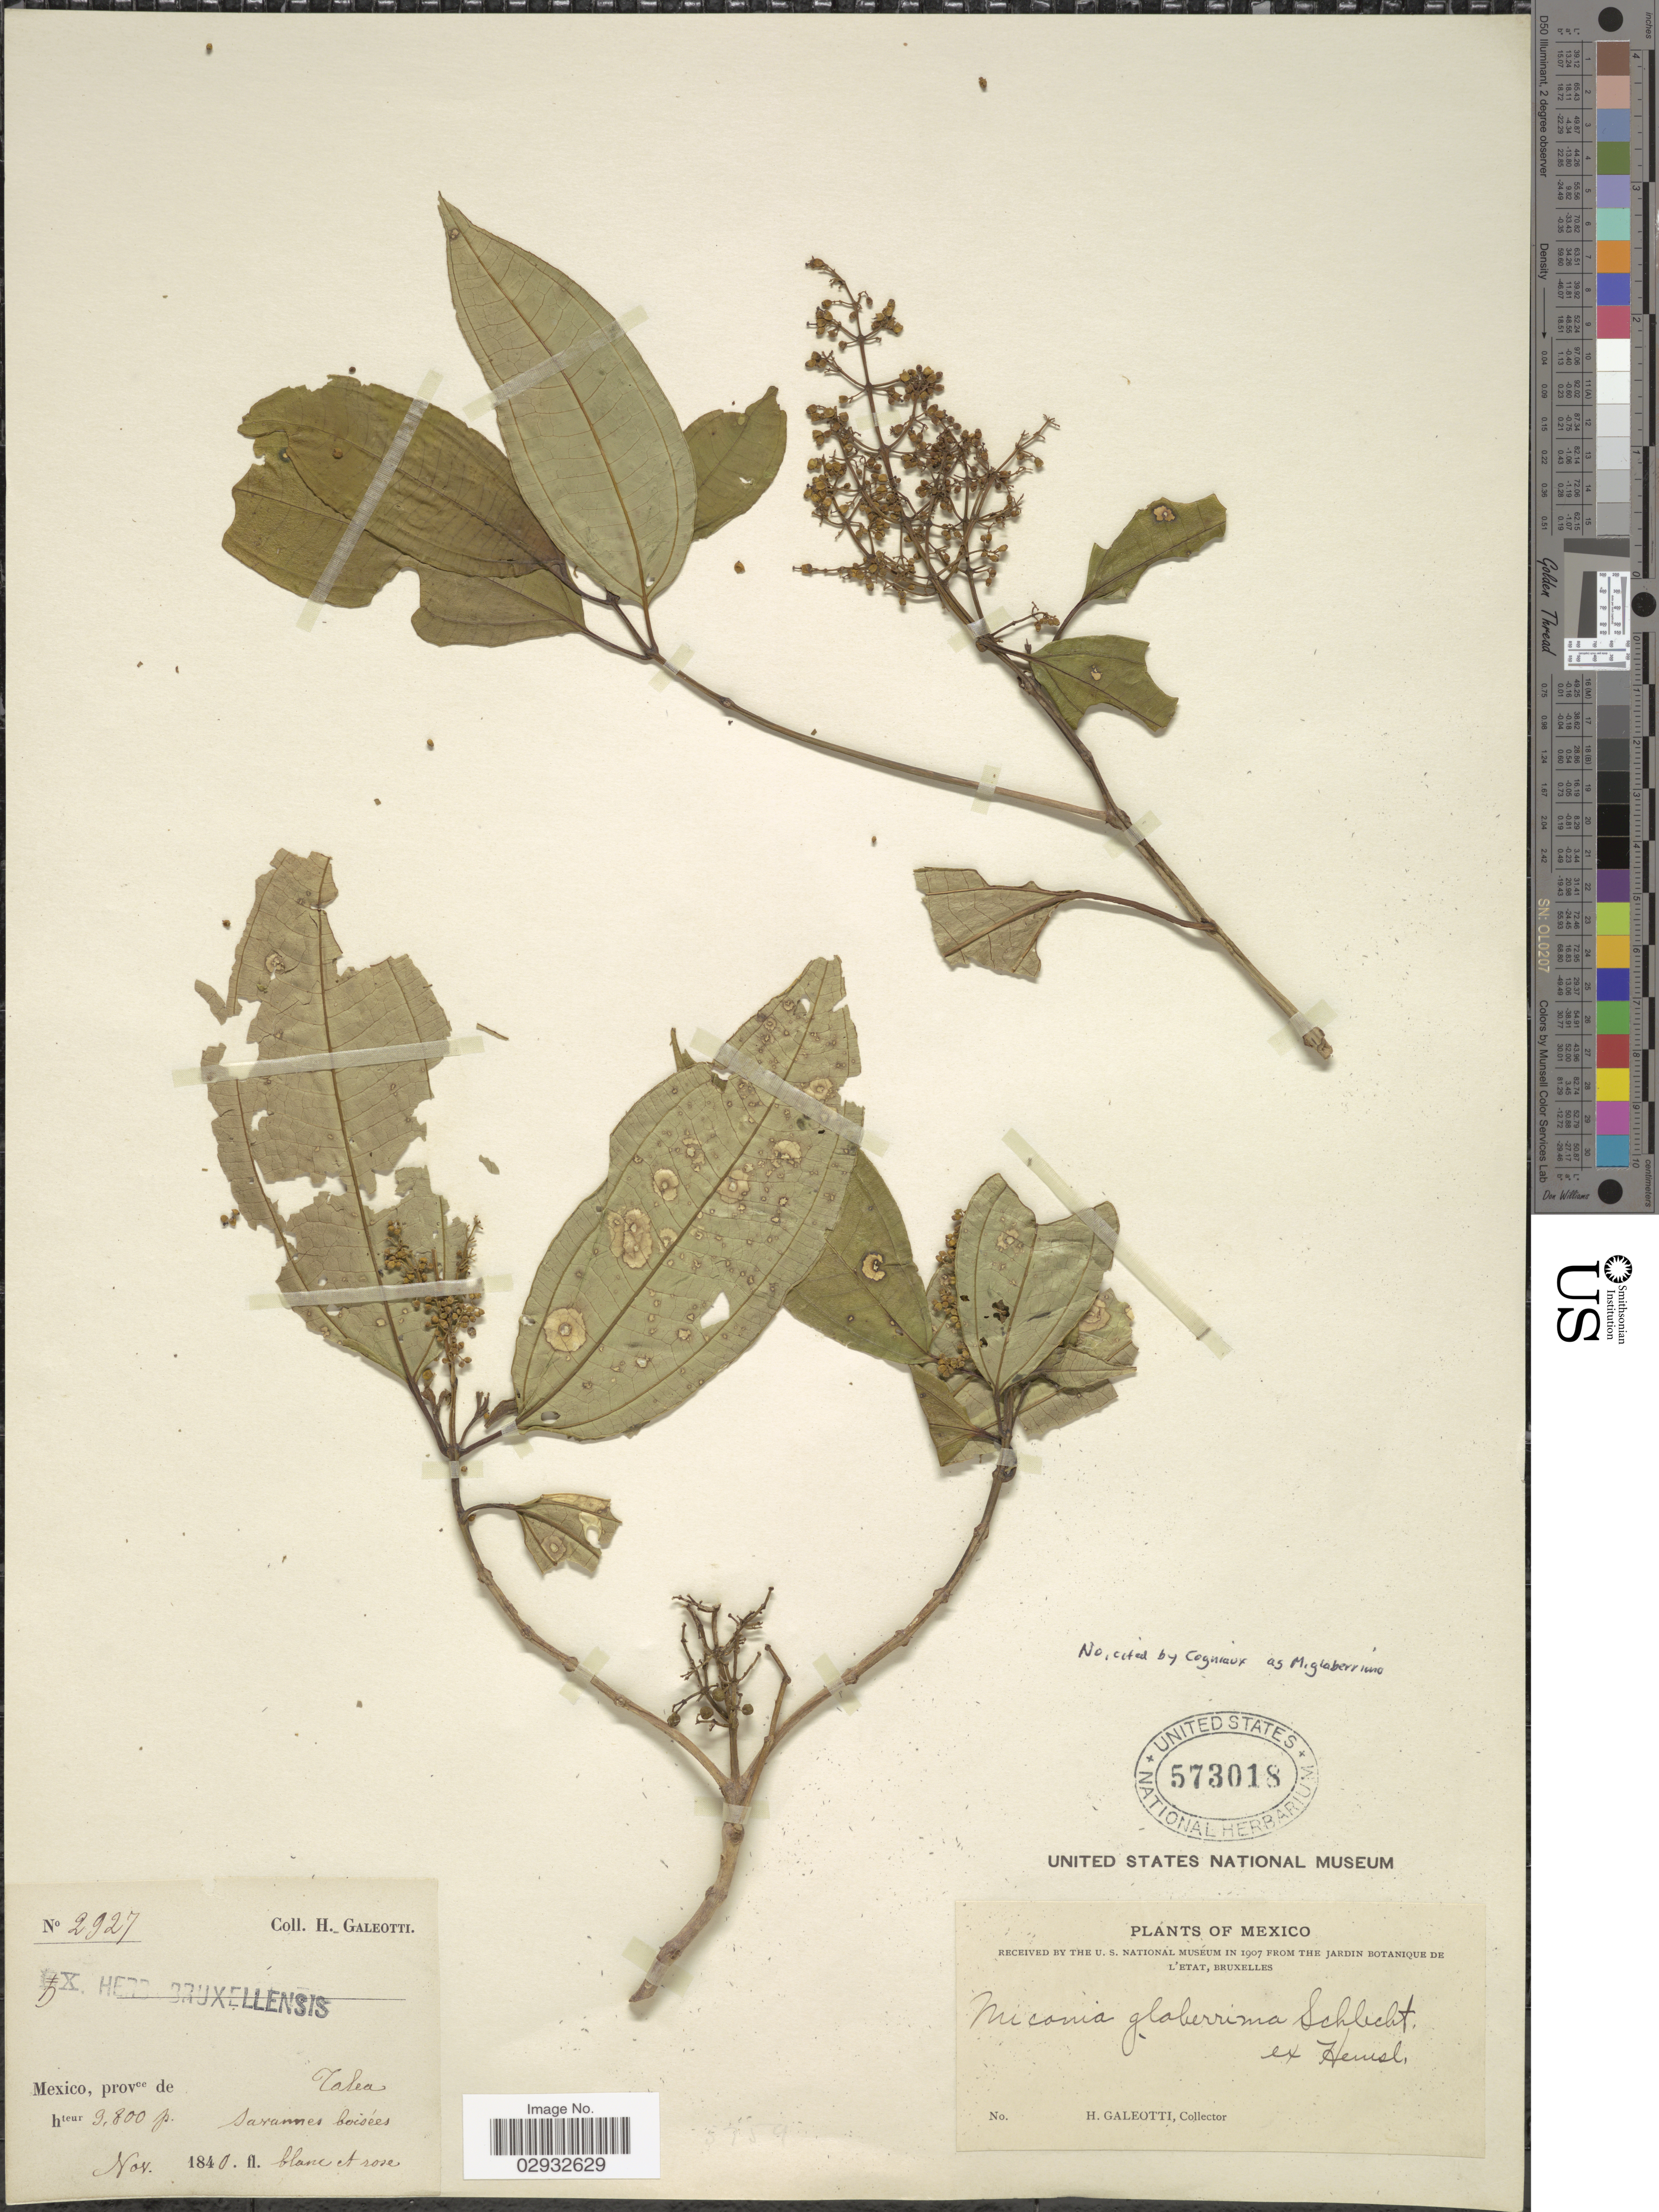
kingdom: Plantae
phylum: Tracheophyta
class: Magnoliopsida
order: Myrtales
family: Melastomataceae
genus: Miconia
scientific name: Miconia glaberrima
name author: (Schltdl.) Naudin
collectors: H. G. Galeotti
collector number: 2927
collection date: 1840-11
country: Mexico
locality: Provce de Talea.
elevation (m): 2987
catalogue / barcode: US 573018